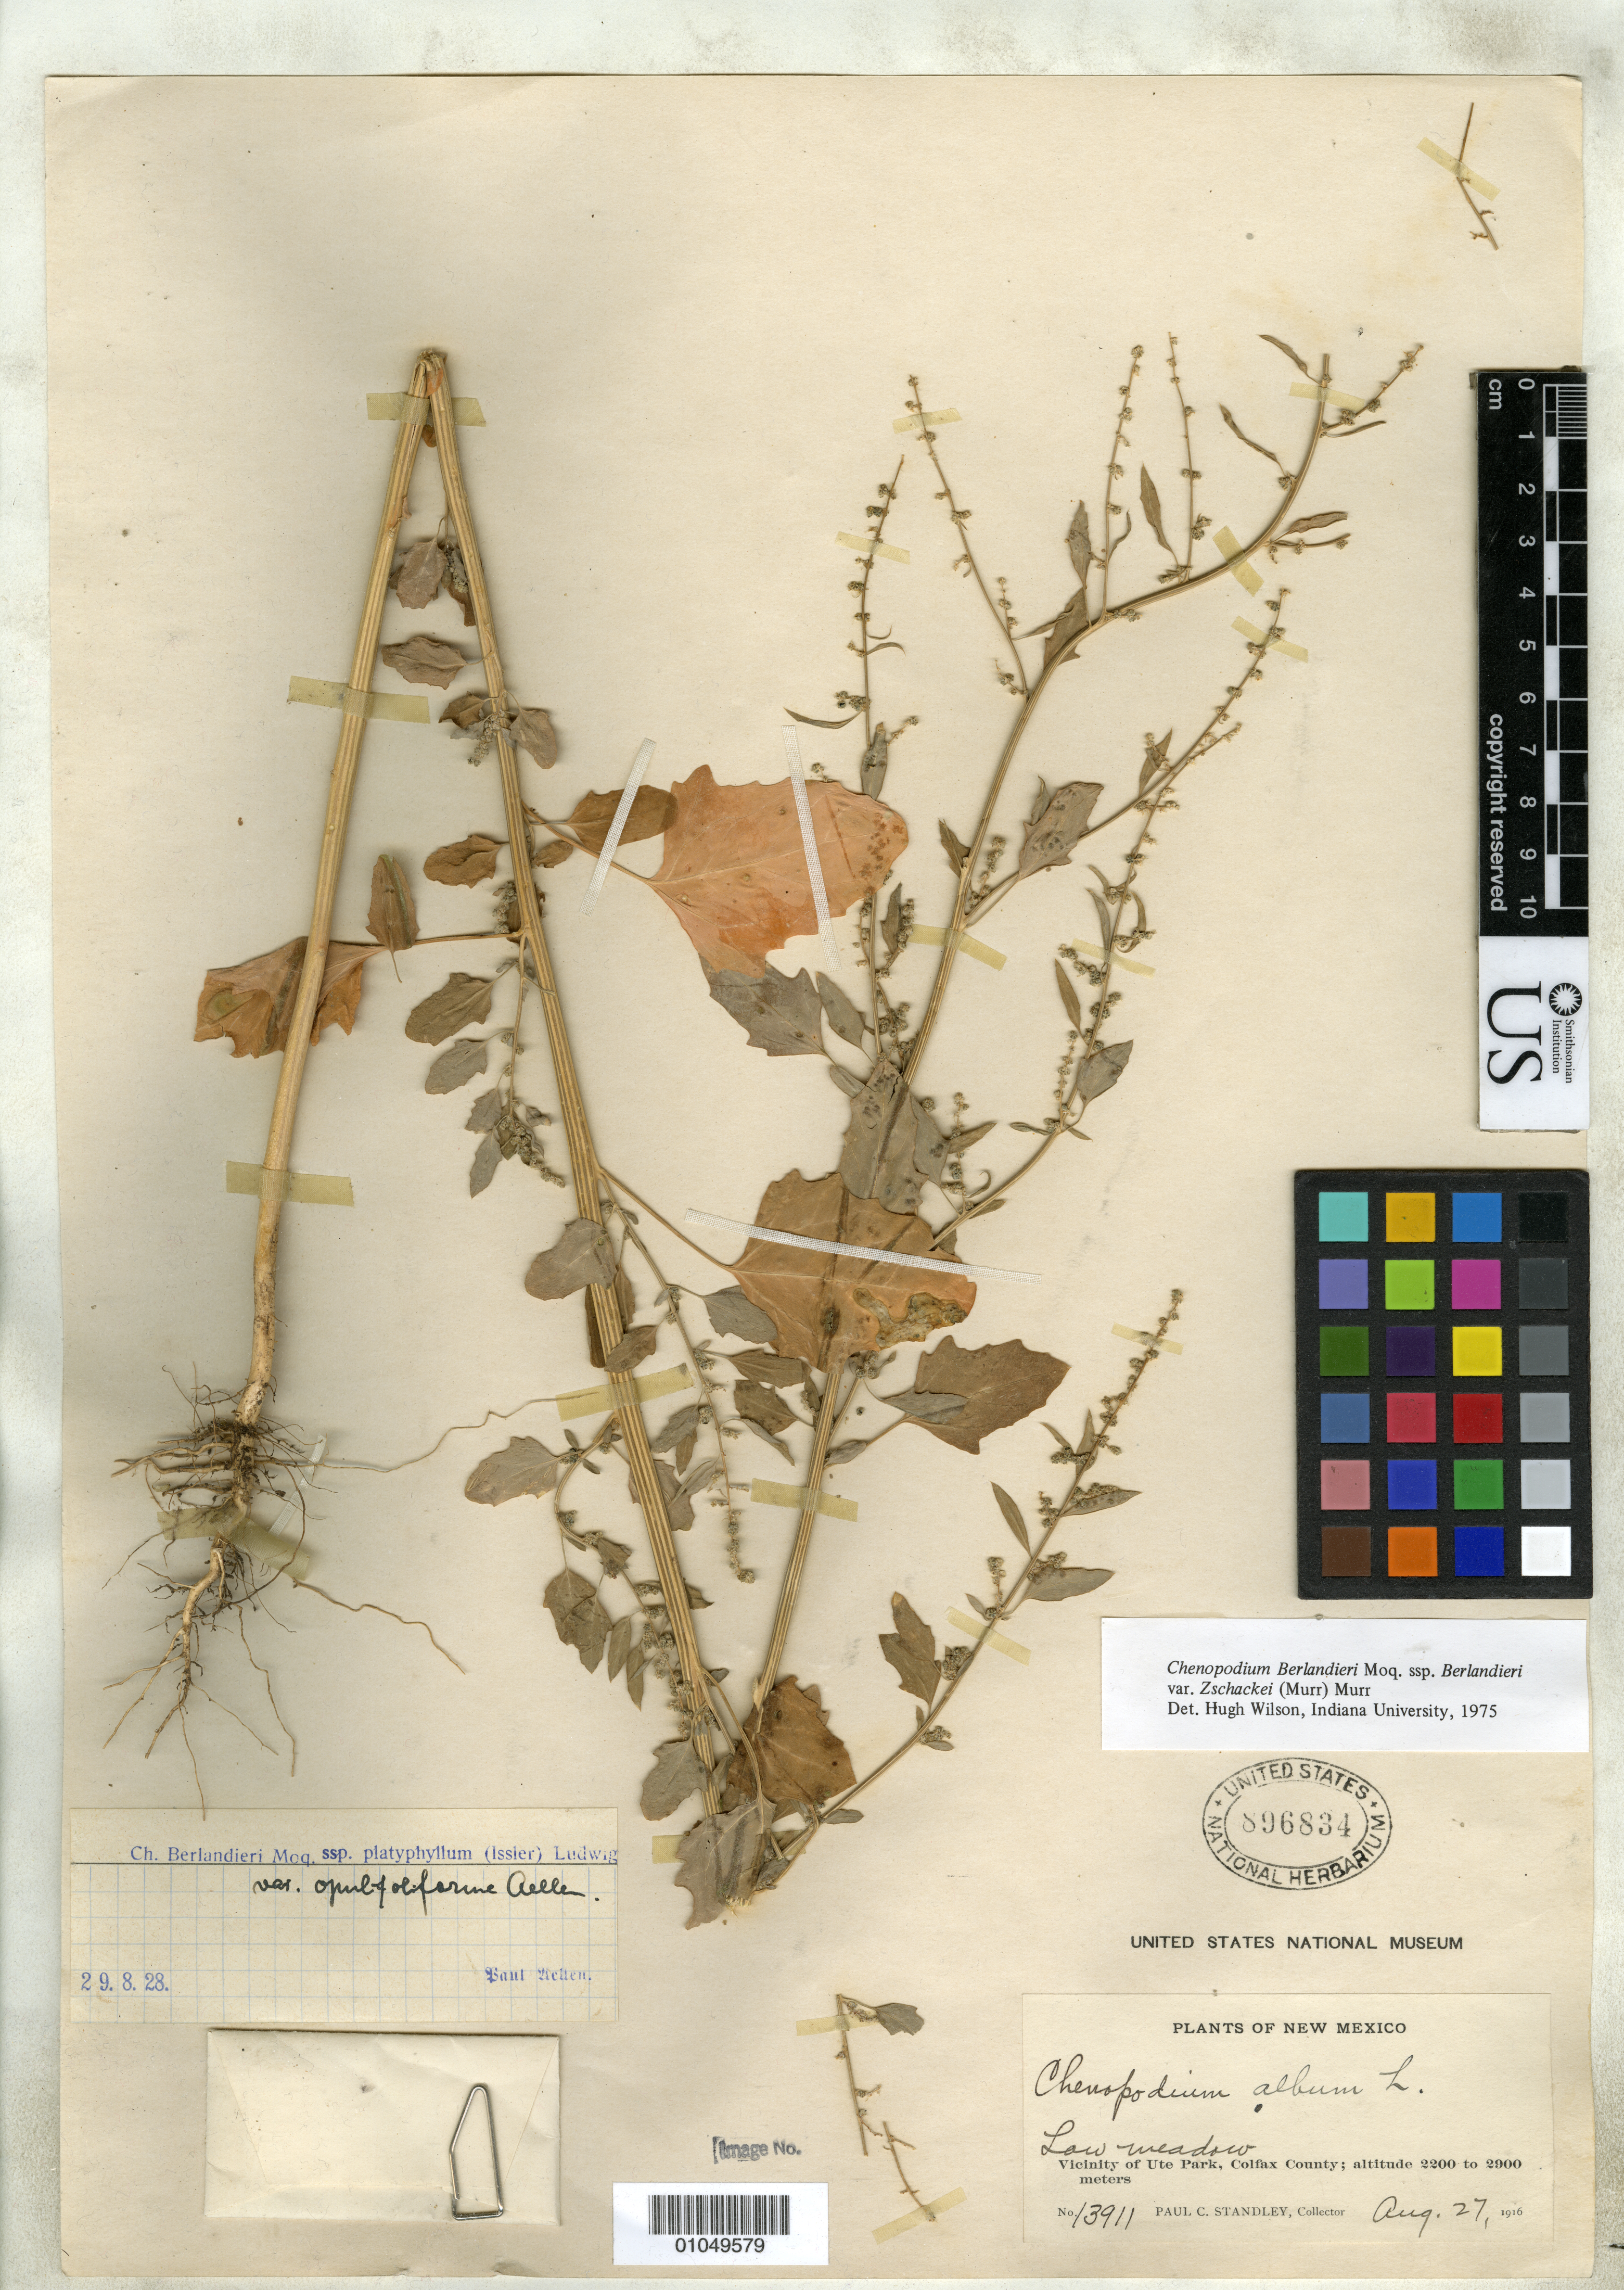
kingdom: Plantae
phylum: Tracheophyta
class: Magnoliopsida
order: Caryophyllales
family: Amaranthaceae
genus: Chenopodium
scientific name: Chenopodium berlandieri var. opulifoliforme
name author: Aellen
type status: Syntype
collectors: P. C. Standley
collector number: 13911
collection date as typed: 27 Aug 1916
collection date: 1916-08-27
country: United States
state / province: New Mexico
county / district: Colfax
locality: Vicinity of Ute Park, Colfax County.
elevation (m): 2200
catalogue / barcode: US 896834